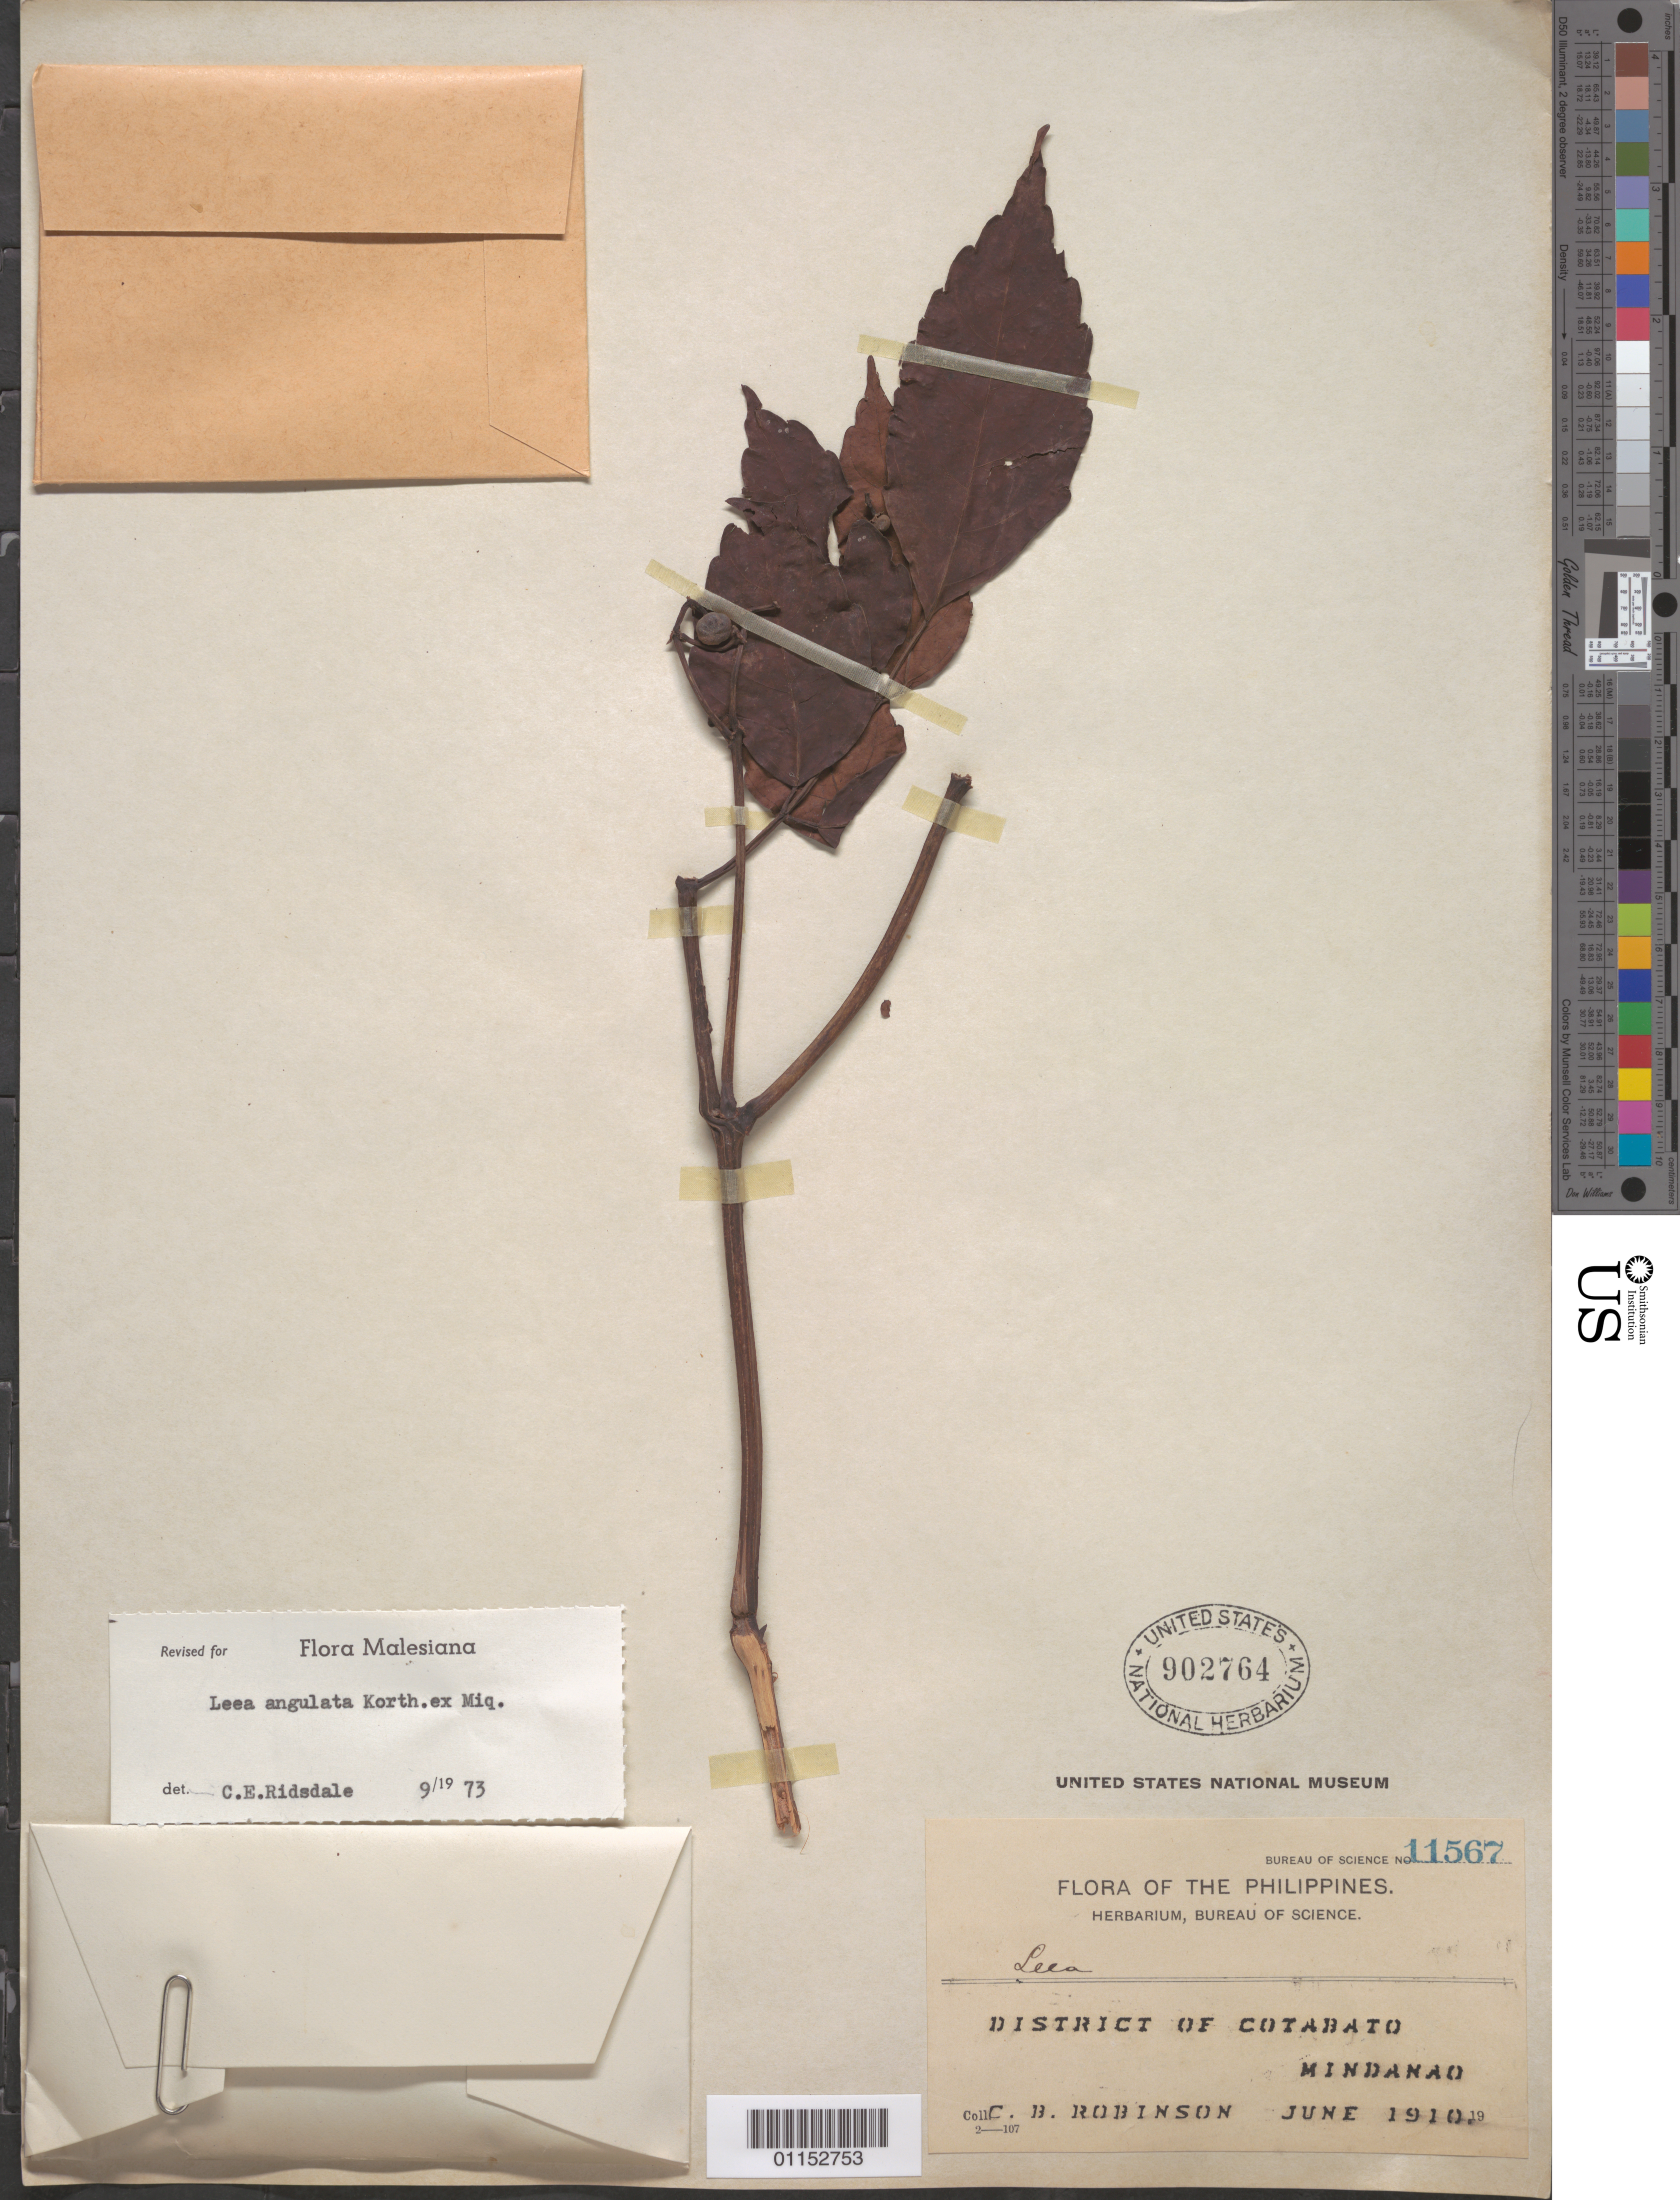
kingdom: Plantae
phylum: Tracheophyta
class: Magnoliopsida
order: Vitales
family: Vitaceae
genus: Leea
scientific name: Leea angulata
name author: Korth. ex Miq.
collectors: C. Robinson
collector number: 11567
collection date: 1910-06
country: Philippines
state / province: Soccsksargen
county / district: North Cotabato / South Cotabato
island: Mindanao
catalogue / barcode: US 902764